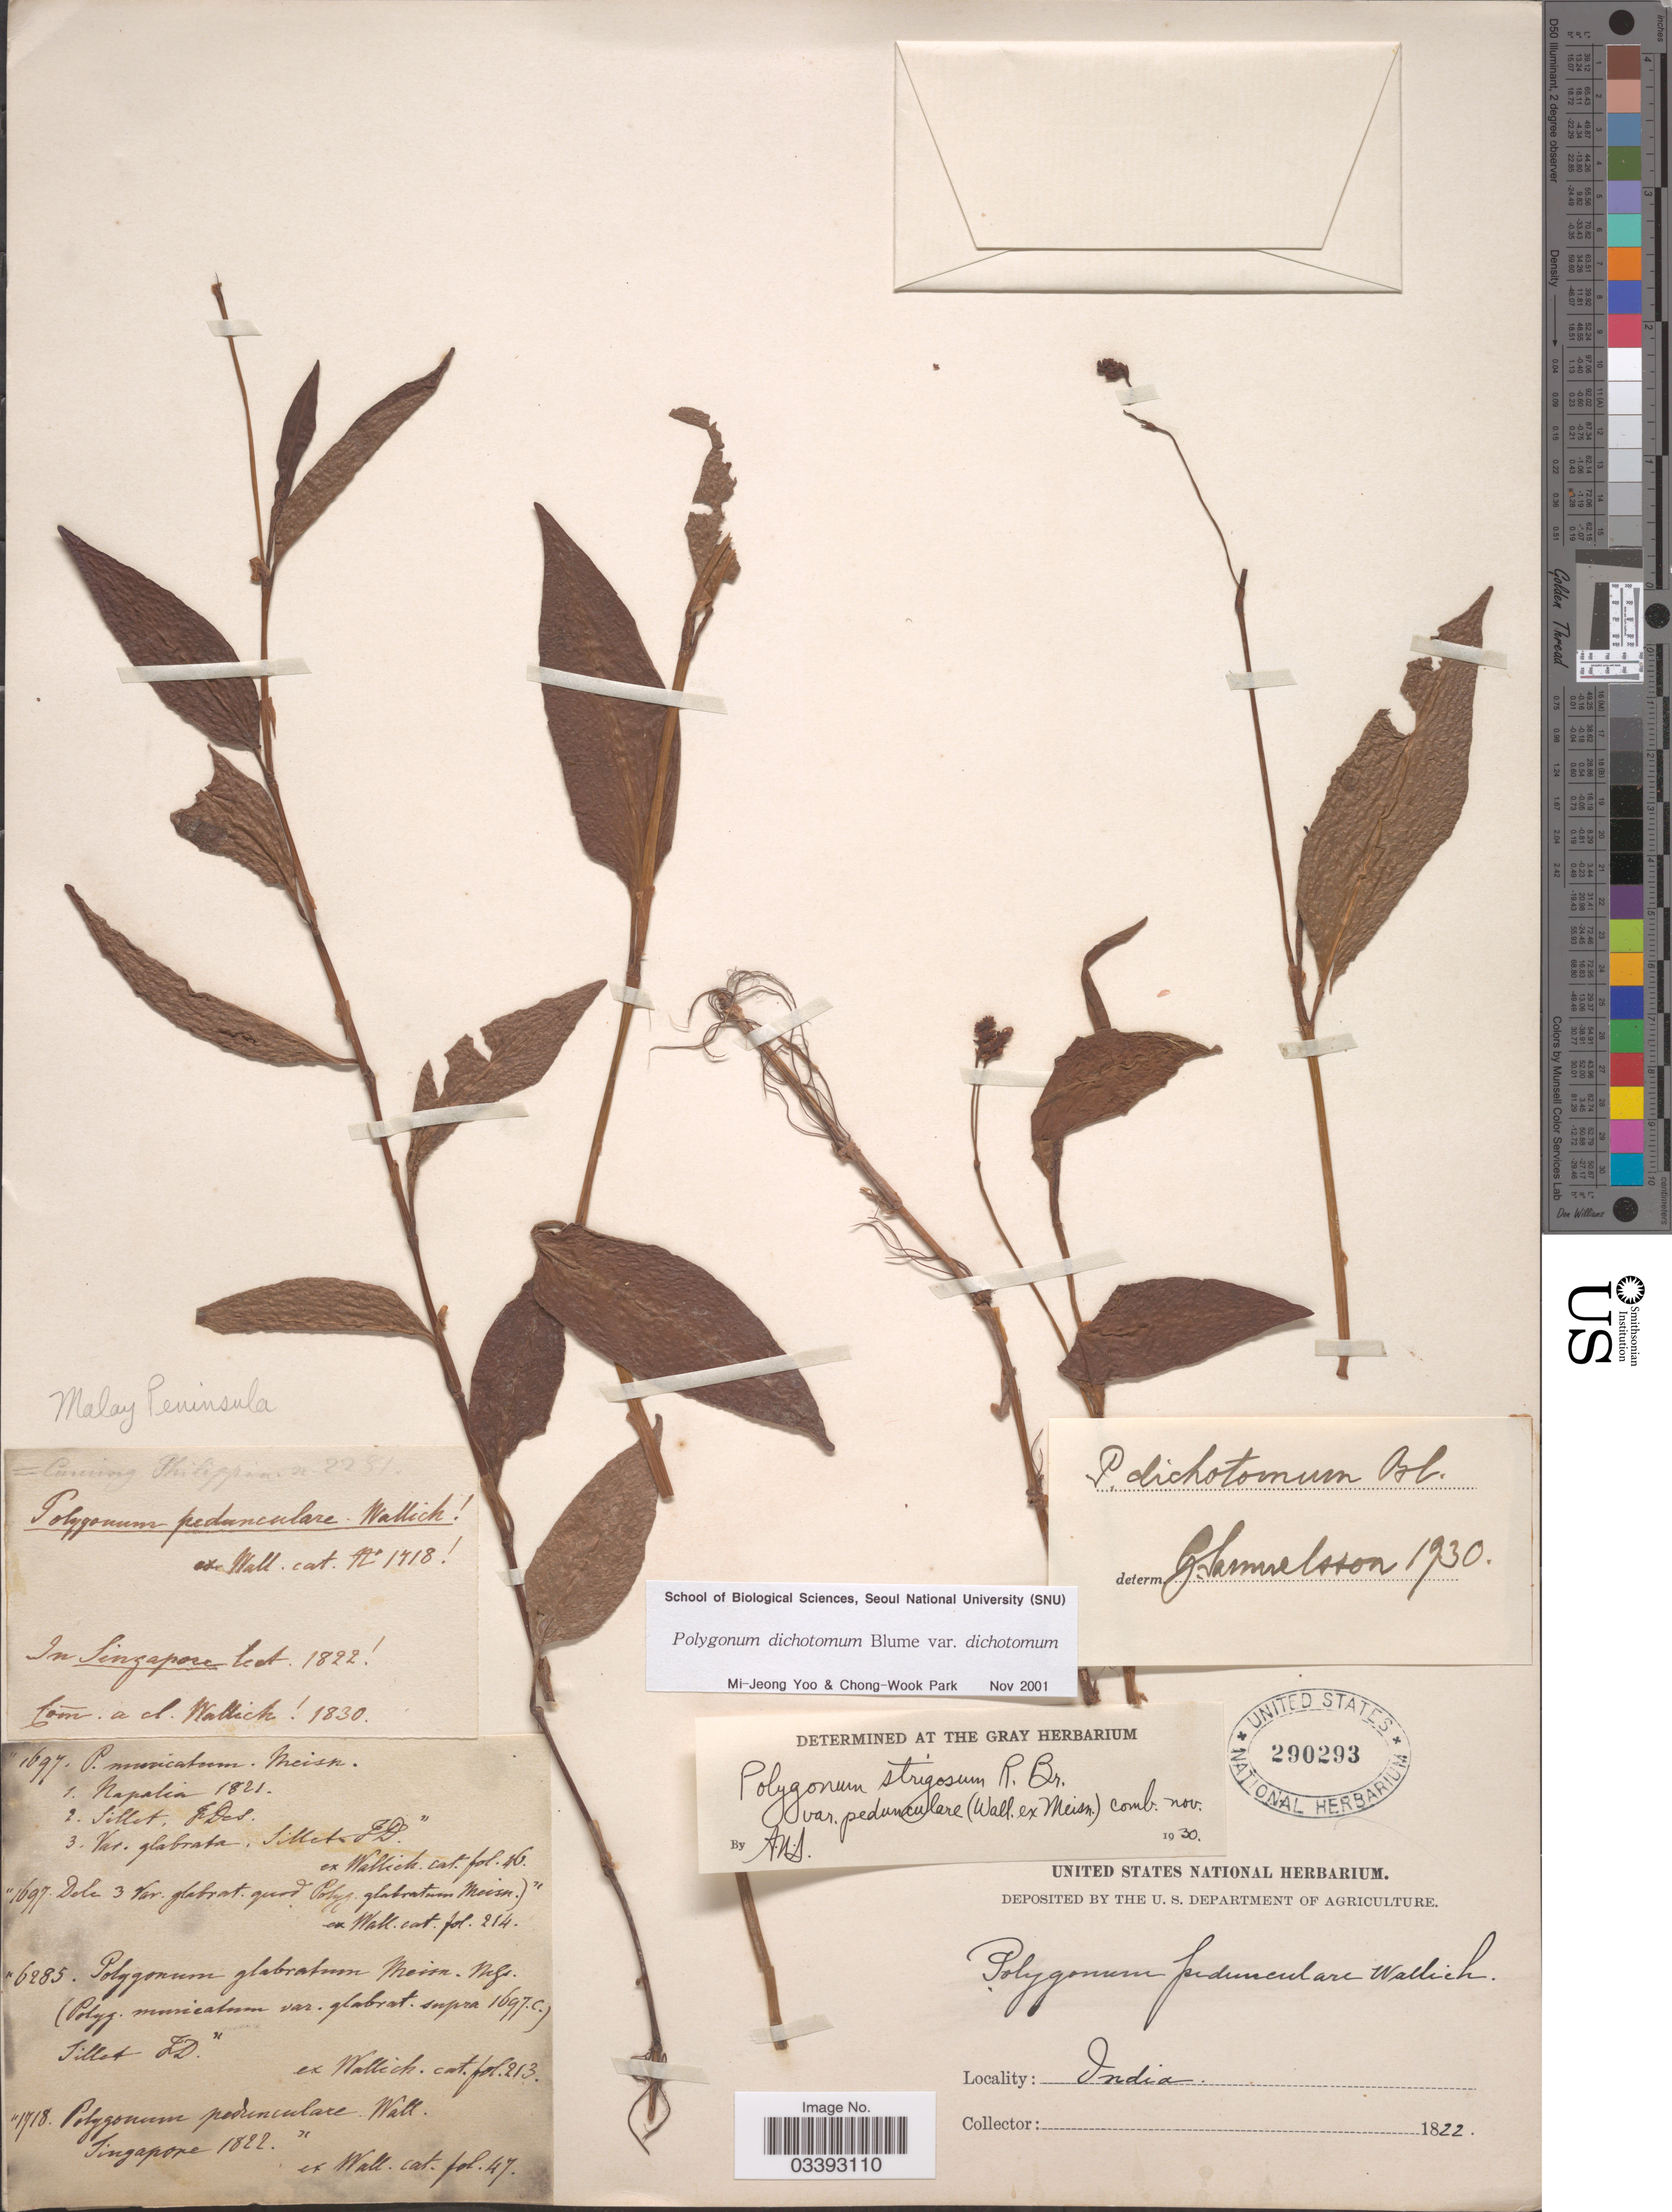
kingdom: Plantae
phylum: Tracheophyta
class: Magnoliopsida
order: Caryophyllales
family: Polygonaceae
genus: Polygonum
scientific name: Polygonum dichotomum var. dichotomum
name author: Blume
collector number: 1718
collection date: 1822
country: Singapore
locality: Malay Peninsula. In Singapore Icot [interpreted].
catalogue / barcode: US 290293